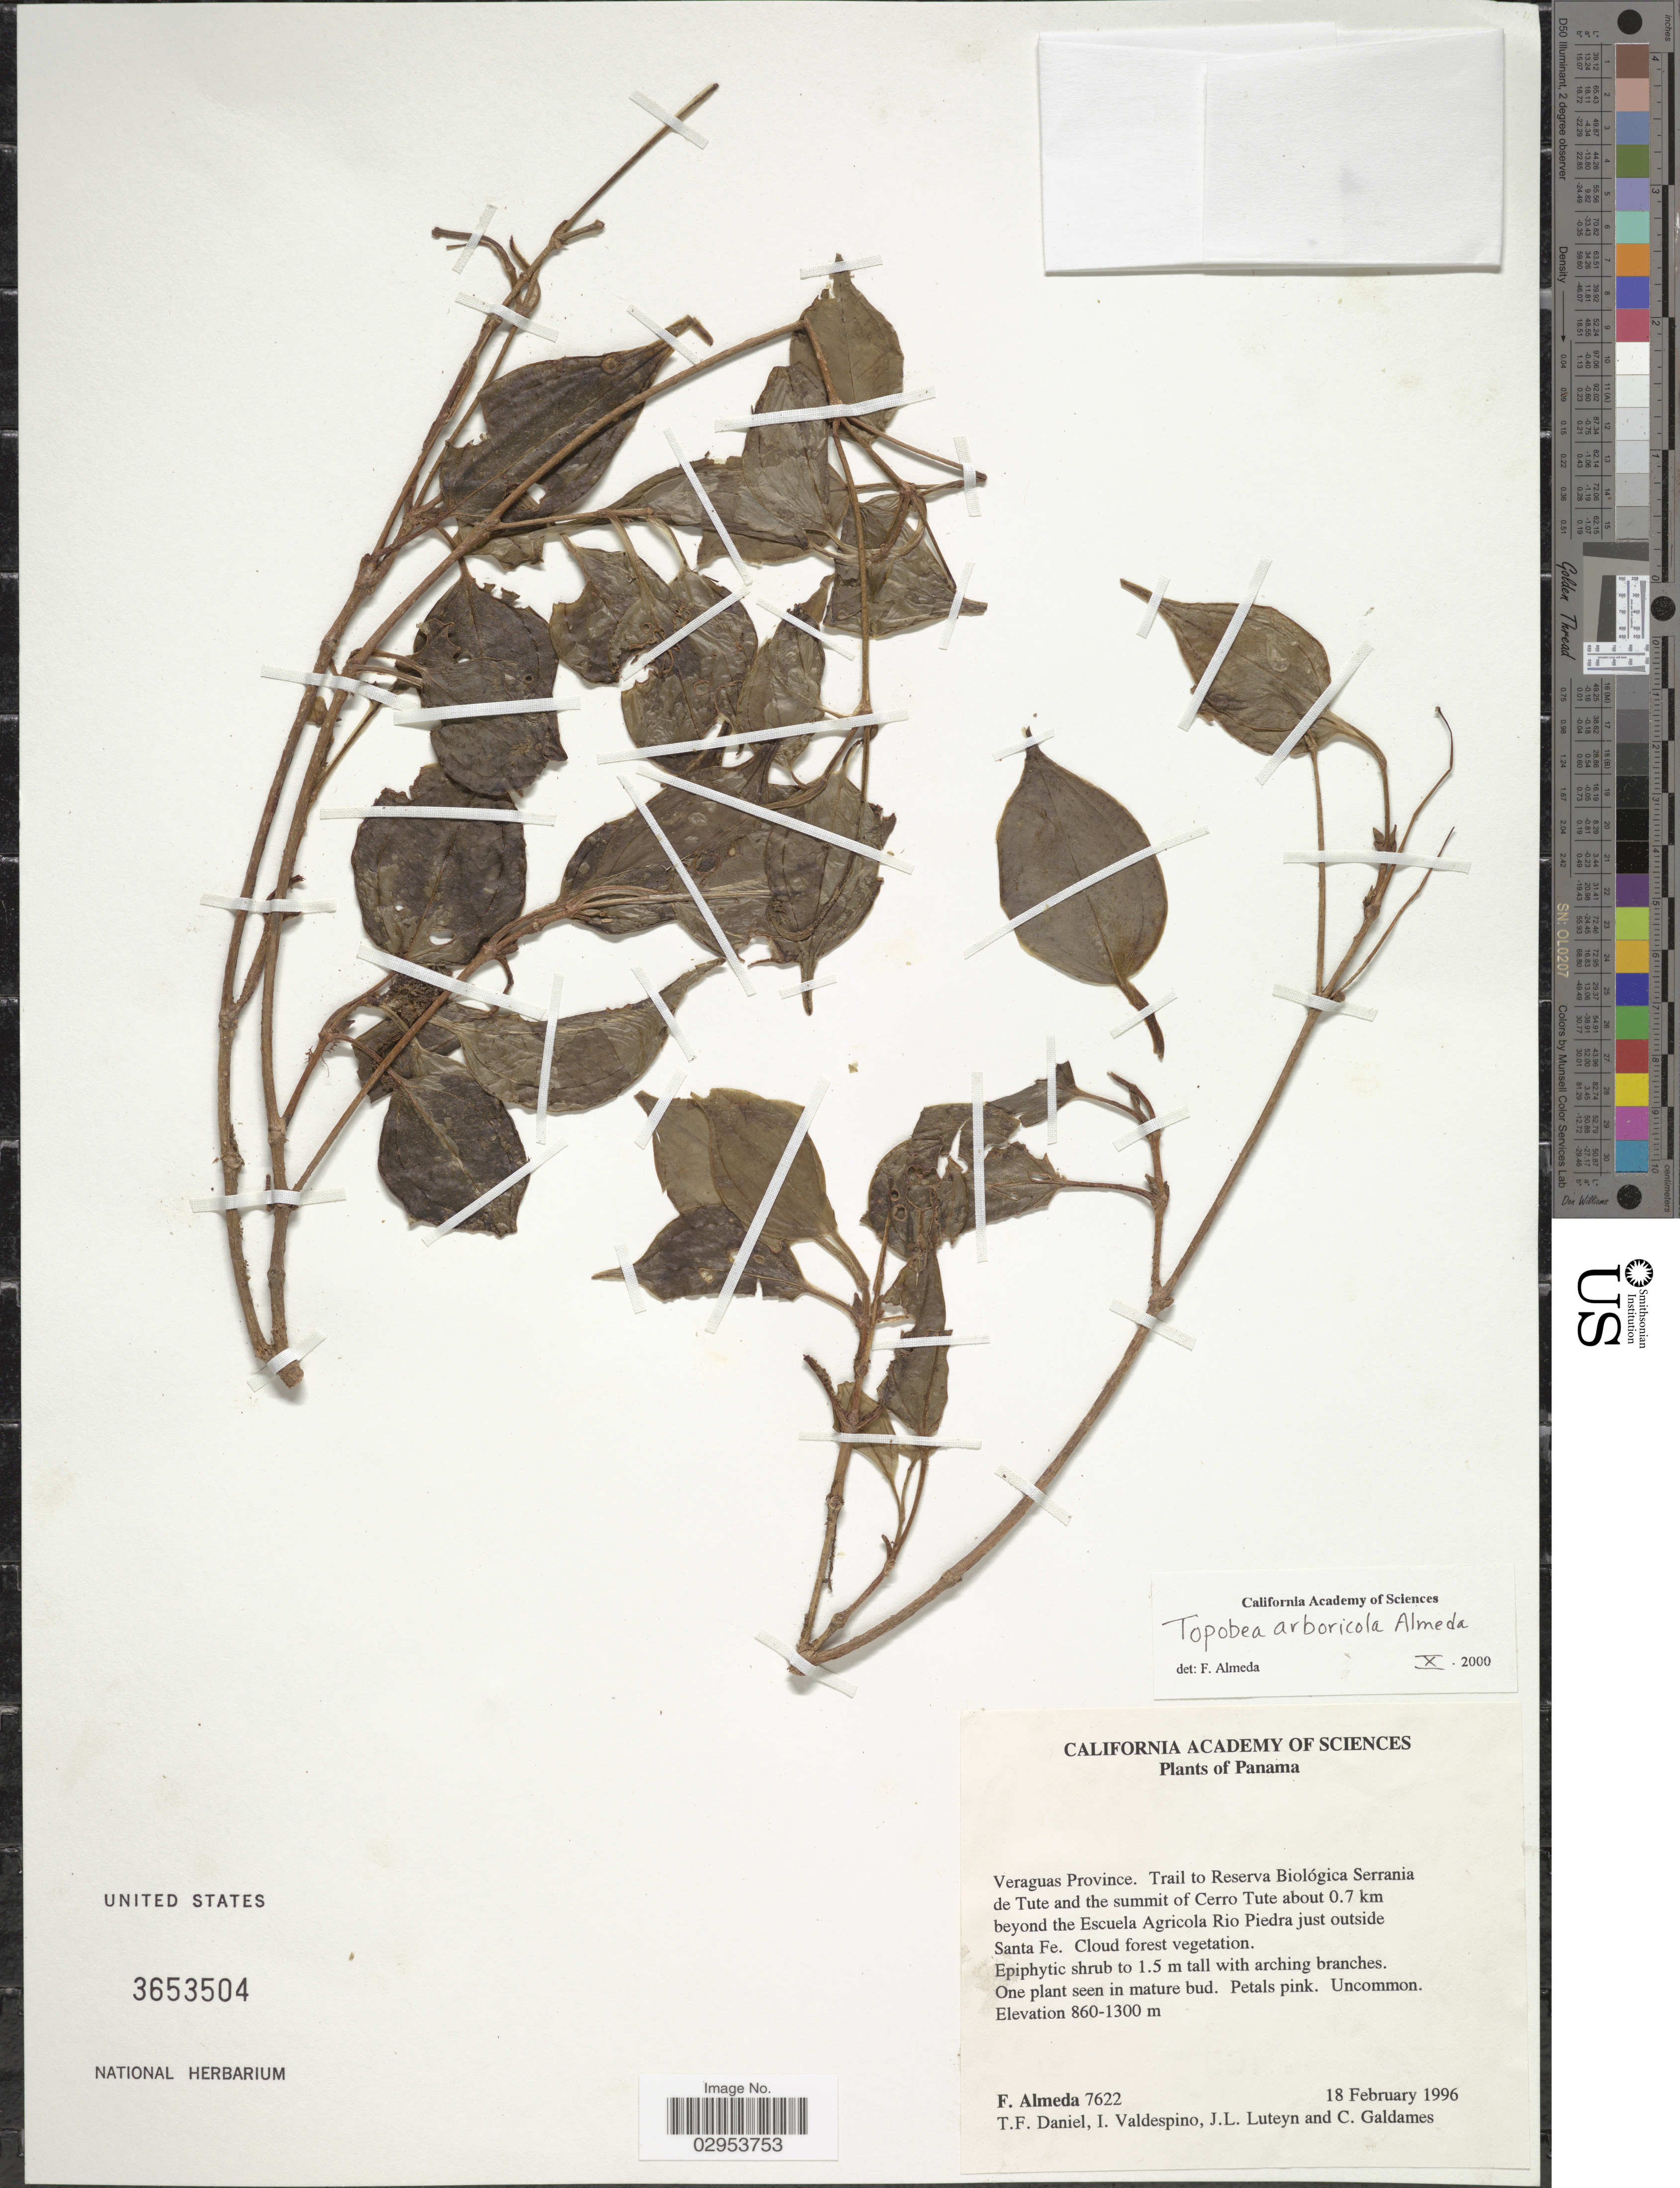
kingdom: Plantae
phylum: Tracheophyta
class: Magnoliopsida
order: Myrtales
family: Melastomataceae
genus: Topobea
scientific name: Topobea arboricola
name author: Almeda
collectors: F. Almeda, T. F. Daniel, I. Valdespino, J. Luteyn & C. Galdames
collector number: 7622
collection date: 1996-02-18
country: Panama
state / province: Veraguas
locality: Trail to Reserva Biológica Serrania de Tute and the summit of Cerro Tute about 0.7 km beyond the Escuela Agricola Rio Piedra just outside Santa Fe.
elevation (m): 860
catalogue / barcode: US 3653504